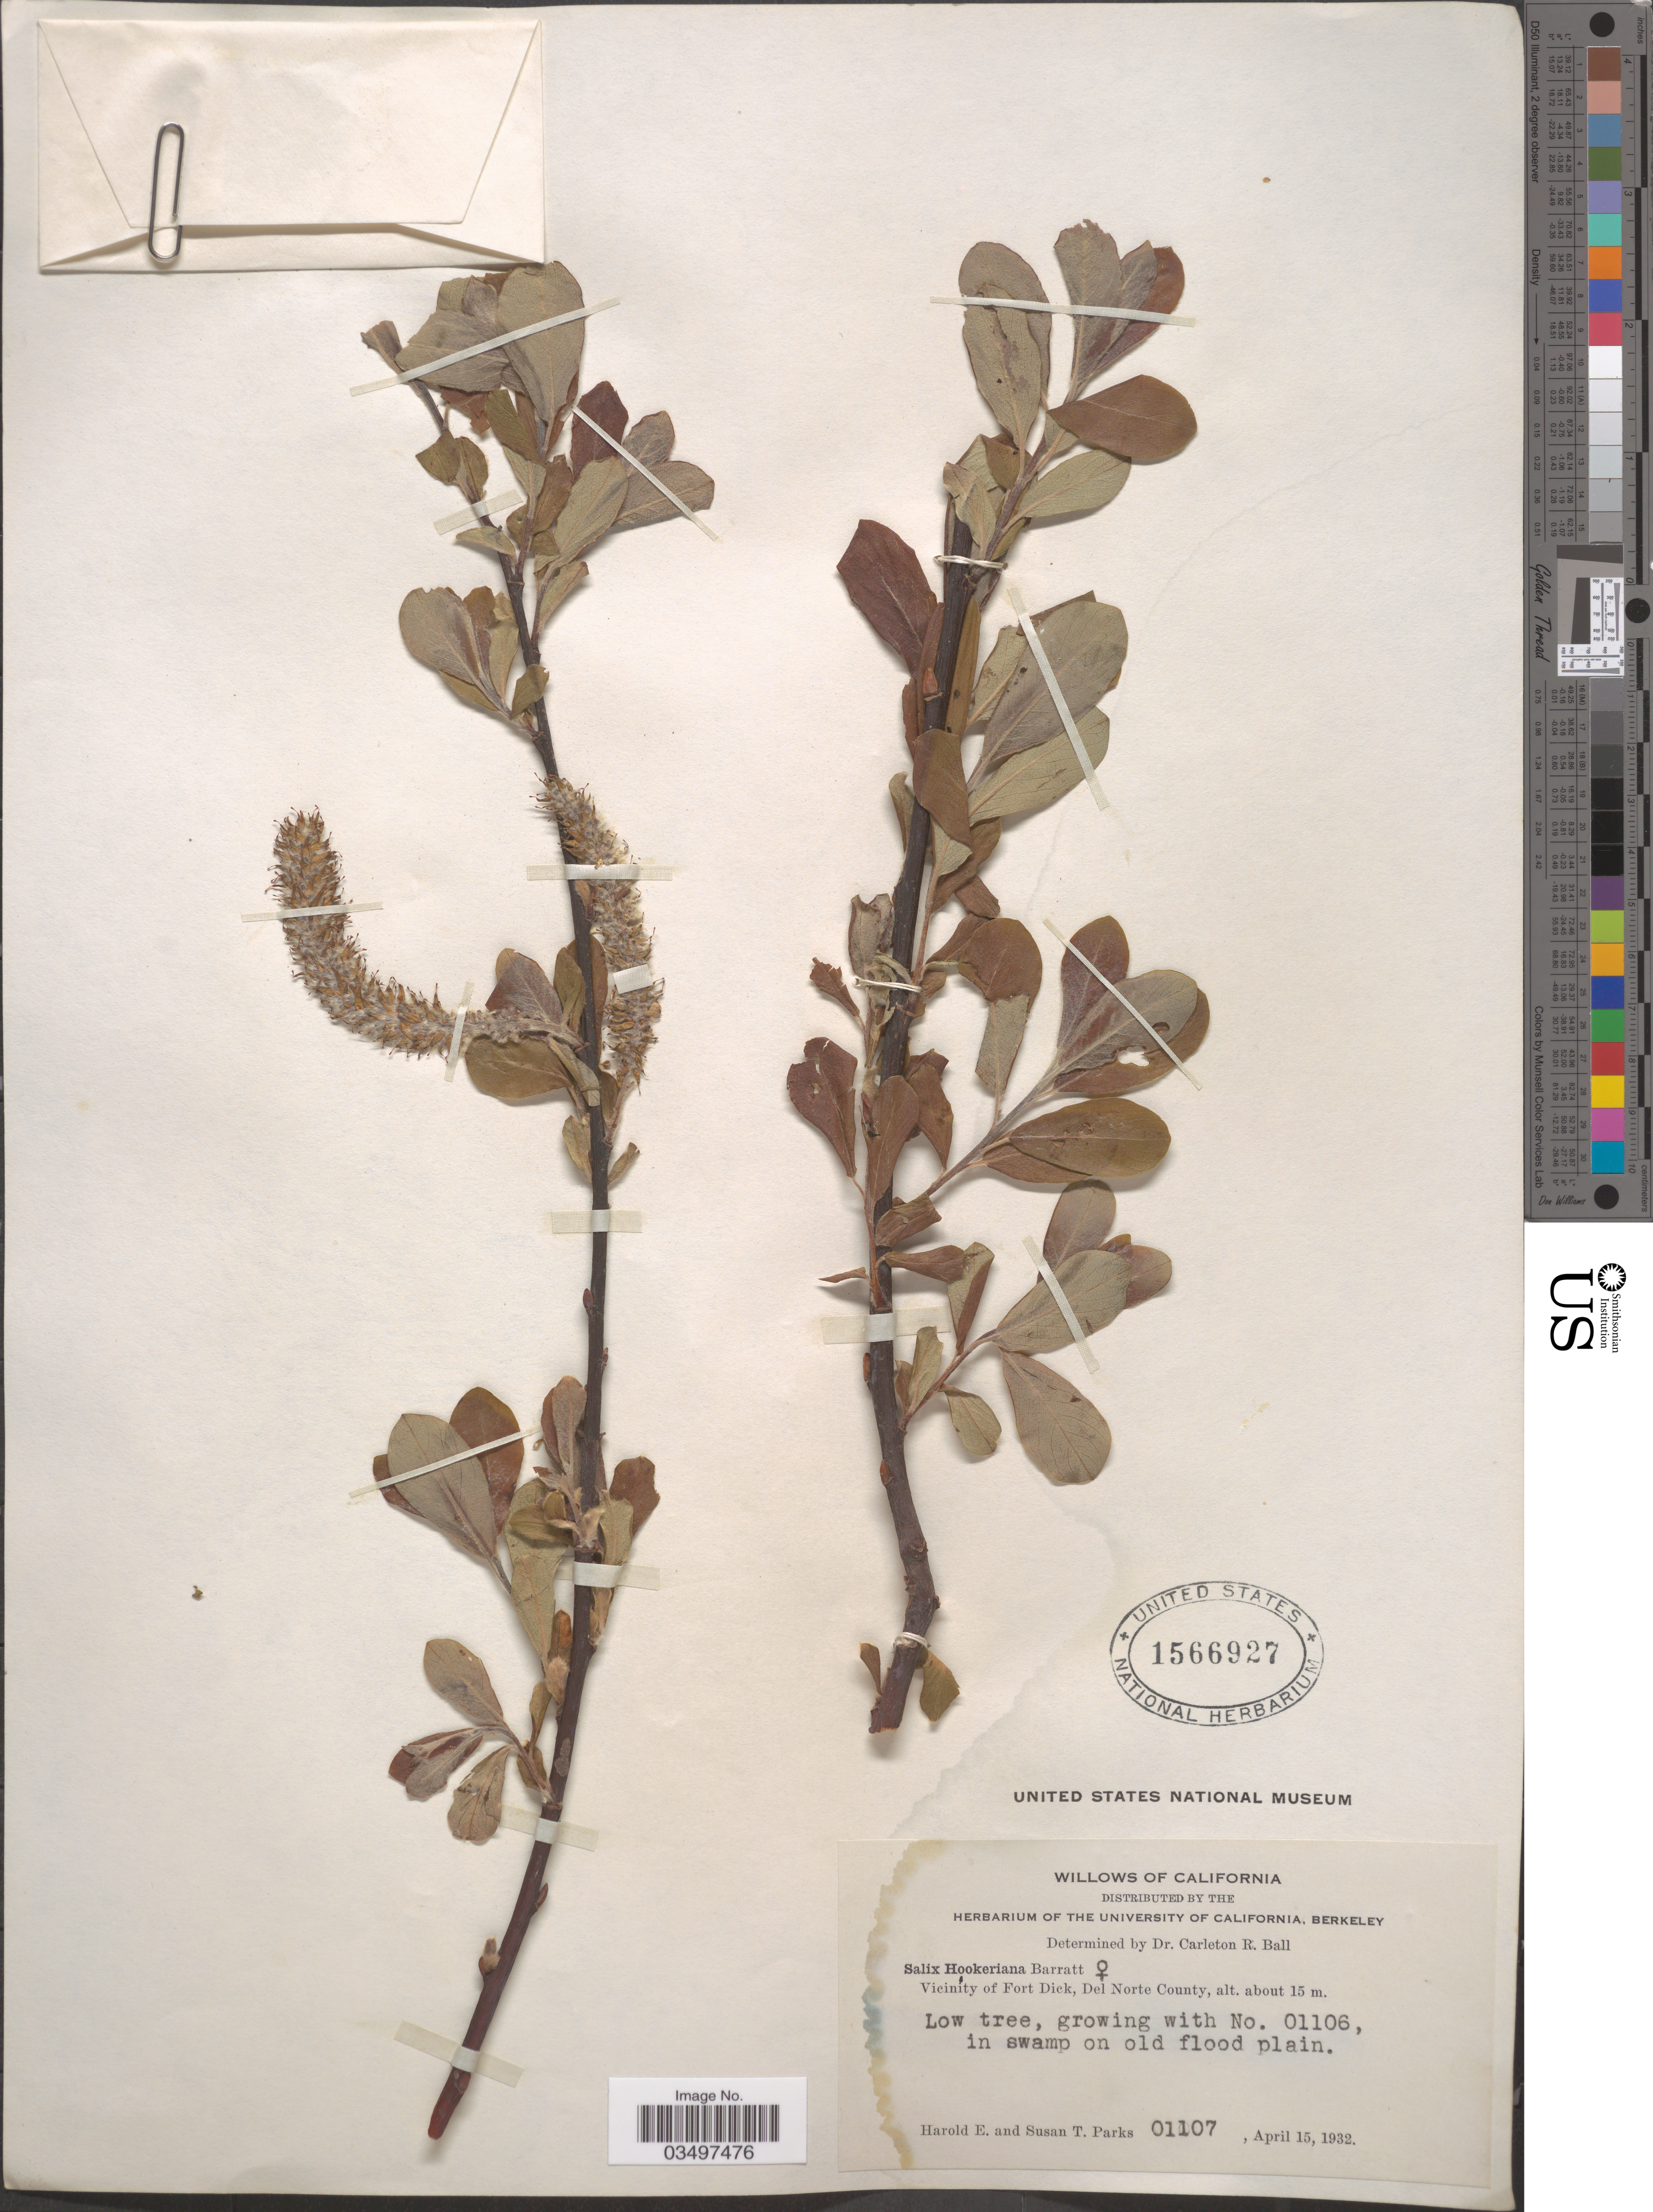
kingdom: Plantae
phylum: Tracheophyta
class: Magnoliopsida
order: Malpighiales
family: Salicaceae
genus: Salix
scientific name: Salix hookeriana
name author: Barratt ex Hook.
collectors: H. E. Parks & S. Parks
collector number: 01107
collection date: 1932-04-15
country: United States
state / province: California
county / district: Del Norte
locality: Vicinity of Fort Dick, Del Norte County.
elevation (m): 15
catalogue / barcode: US 1566927